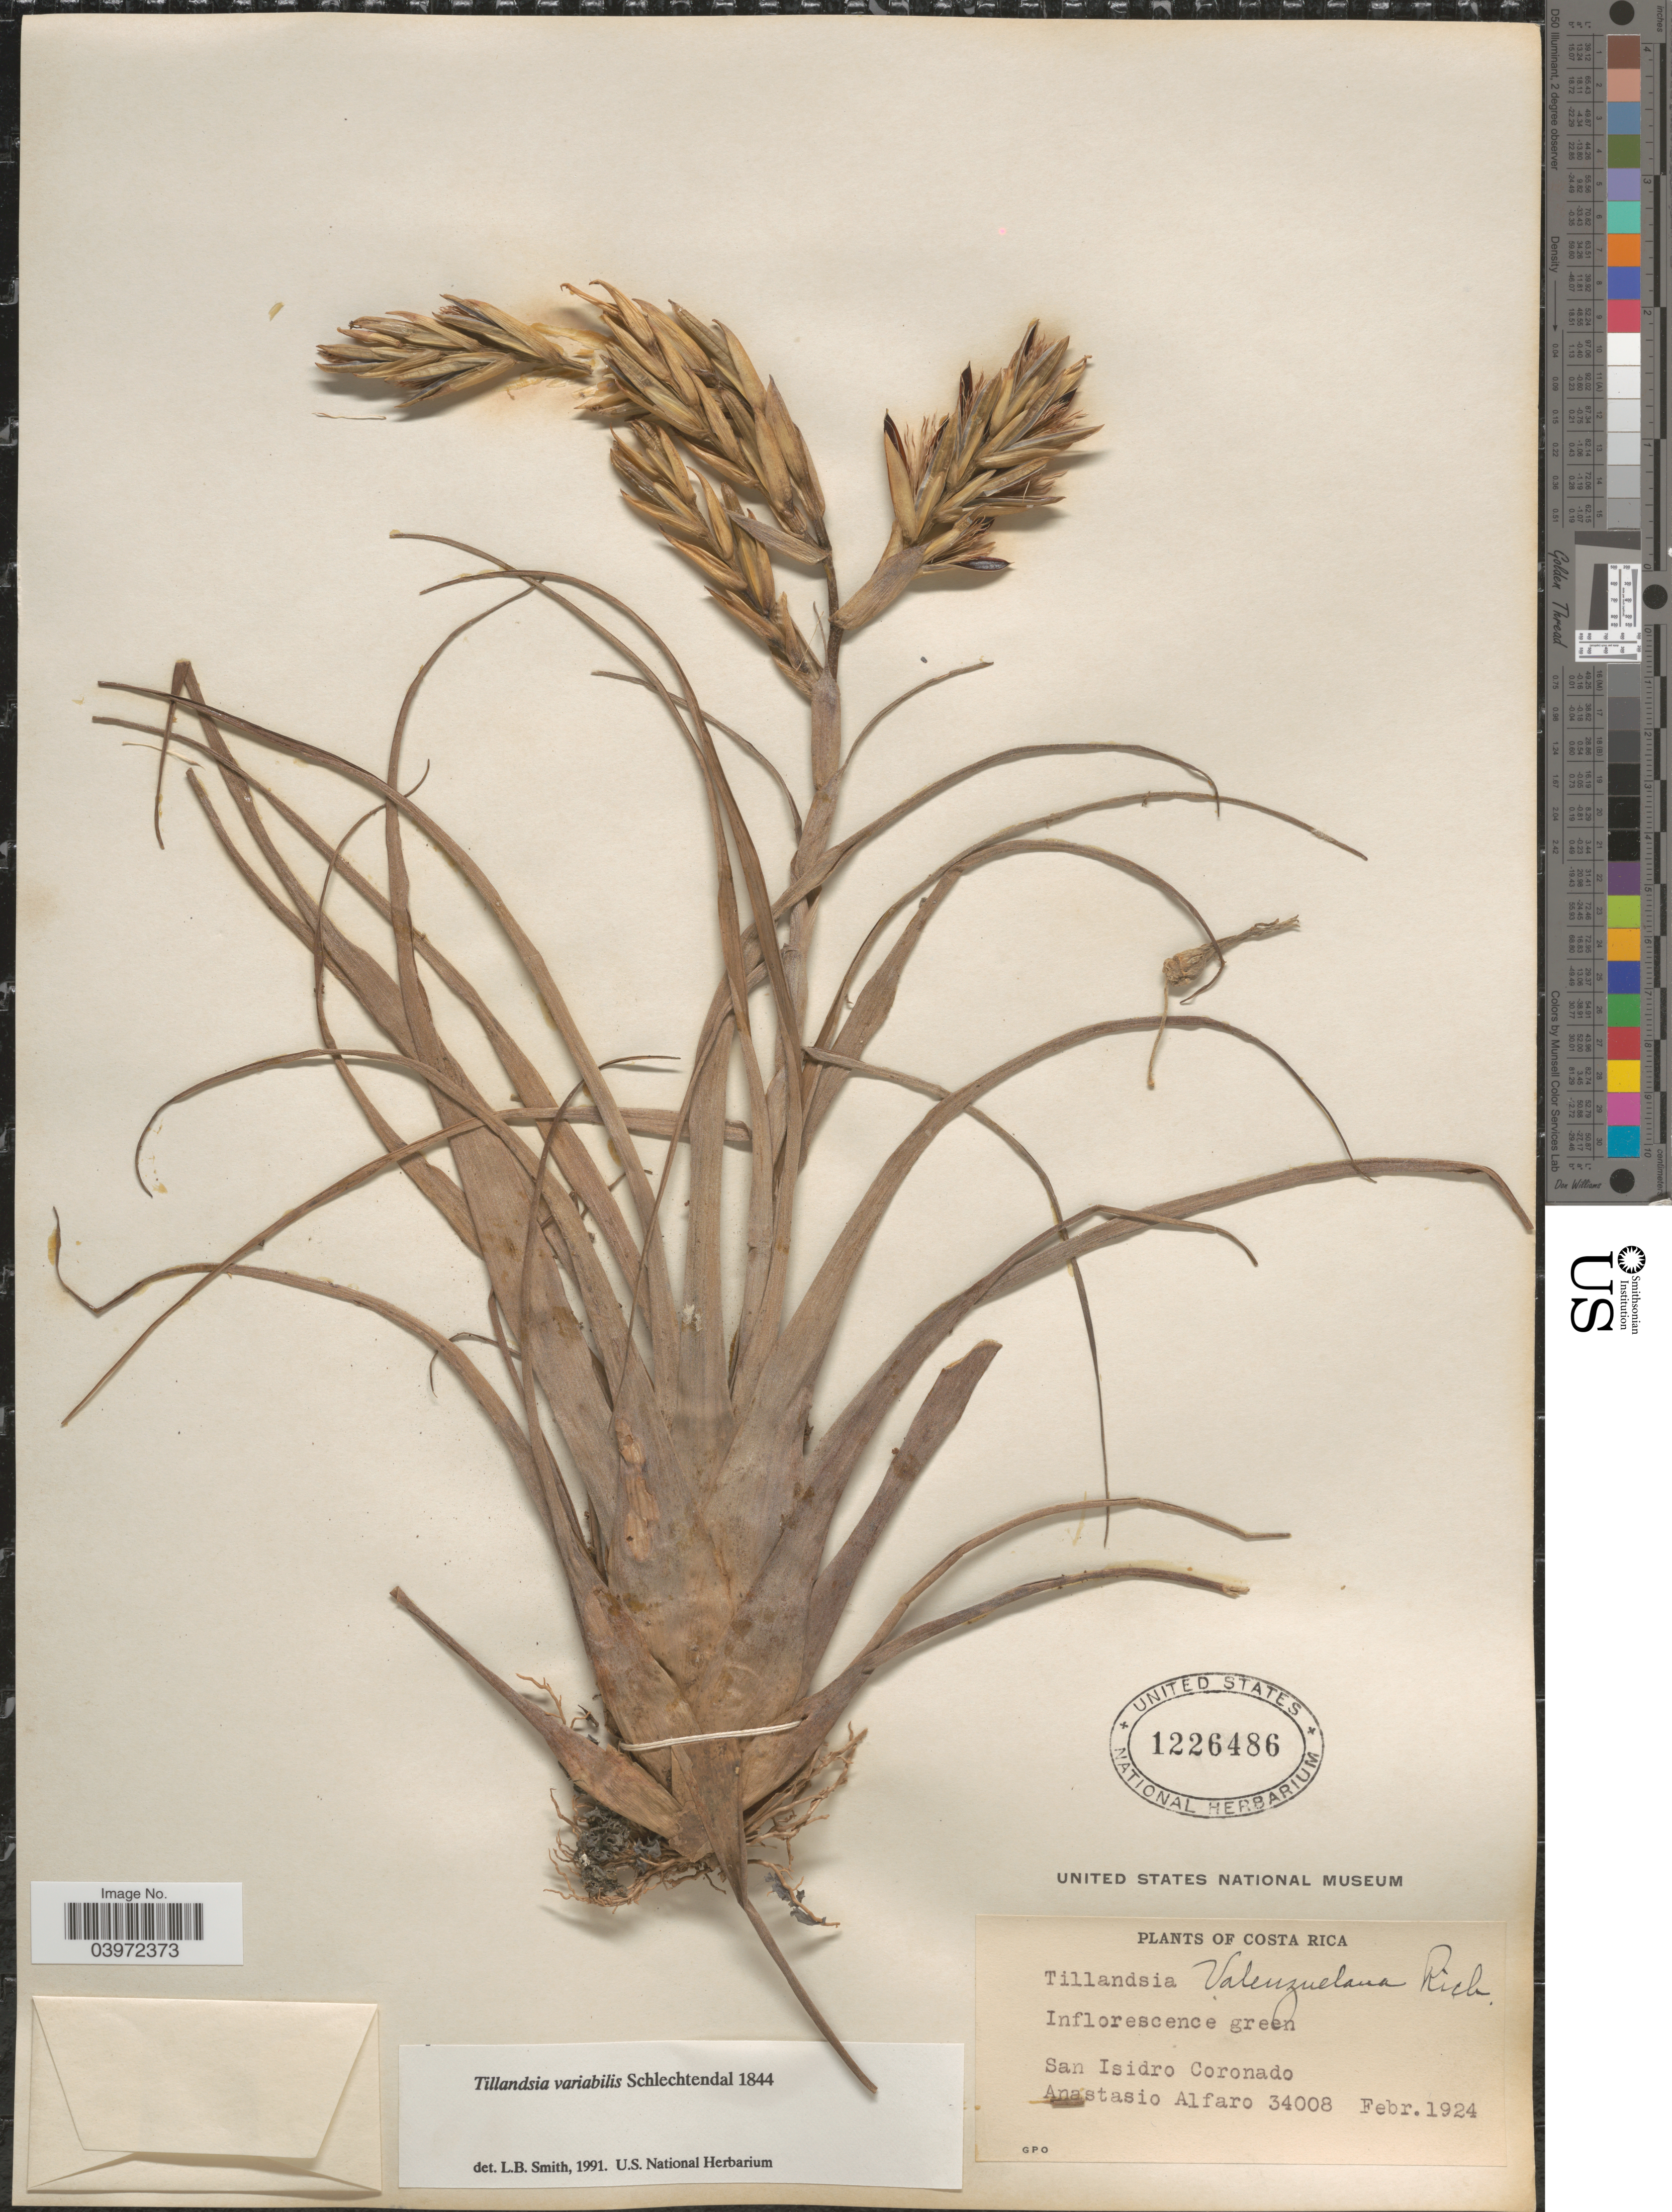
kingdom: Plantae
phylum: Tracheophyta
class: Liliopsida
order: Poales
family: Bromeliaceae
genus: Tillandsia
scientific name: Tillandsia variabilis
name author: Schltdl.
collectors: A. Alfaro Gonzalez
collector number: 34008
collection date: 1924-02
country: Costa Rica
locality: San Isidro Coronado.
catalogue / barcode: US 1226486